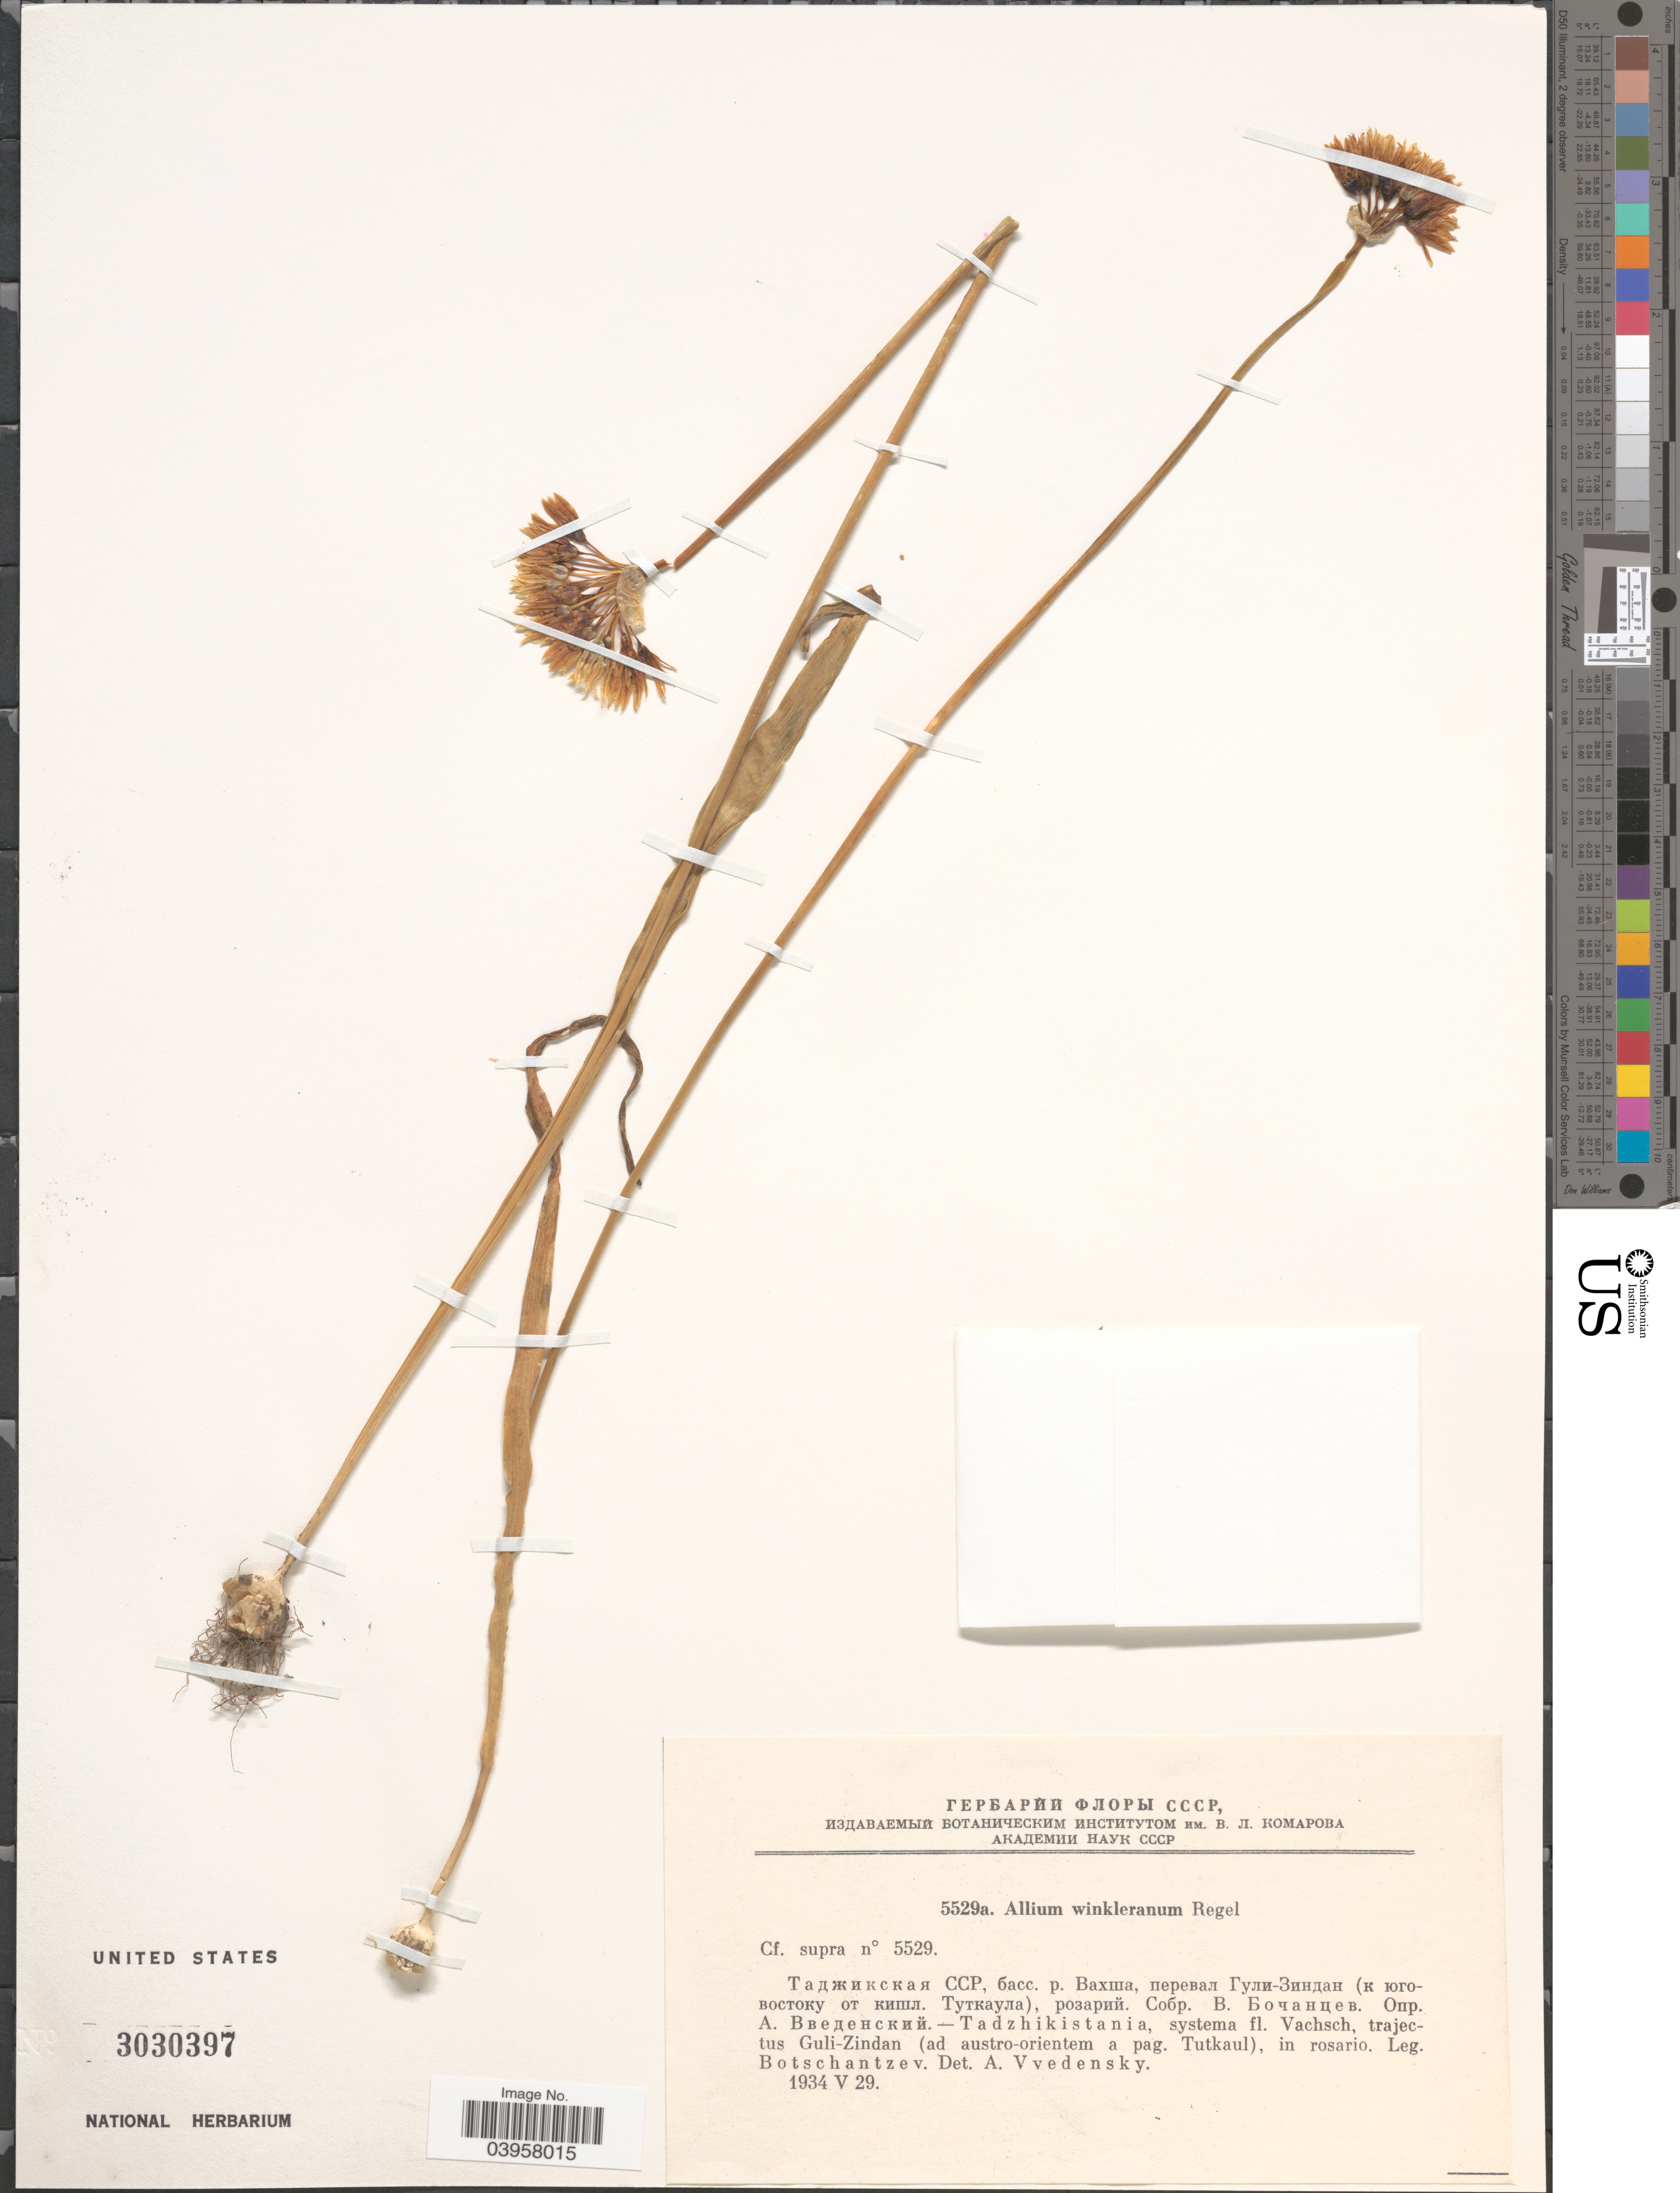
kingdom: Plantae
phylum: Tracheophyta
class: Liliopsida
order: Asparagales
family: Amaryllidaceae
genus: Allium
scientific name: Allium winklerianum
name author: Regel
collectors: Botschantzev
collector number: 5529a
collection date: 1934-05-29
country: Tajikistan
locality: Tadzhikistania, systema fl. Vachsch, trajectus Guli-Zindan (ad austro-orientem a pag. Tutkaul), in rosario.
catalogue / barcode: US 3030397